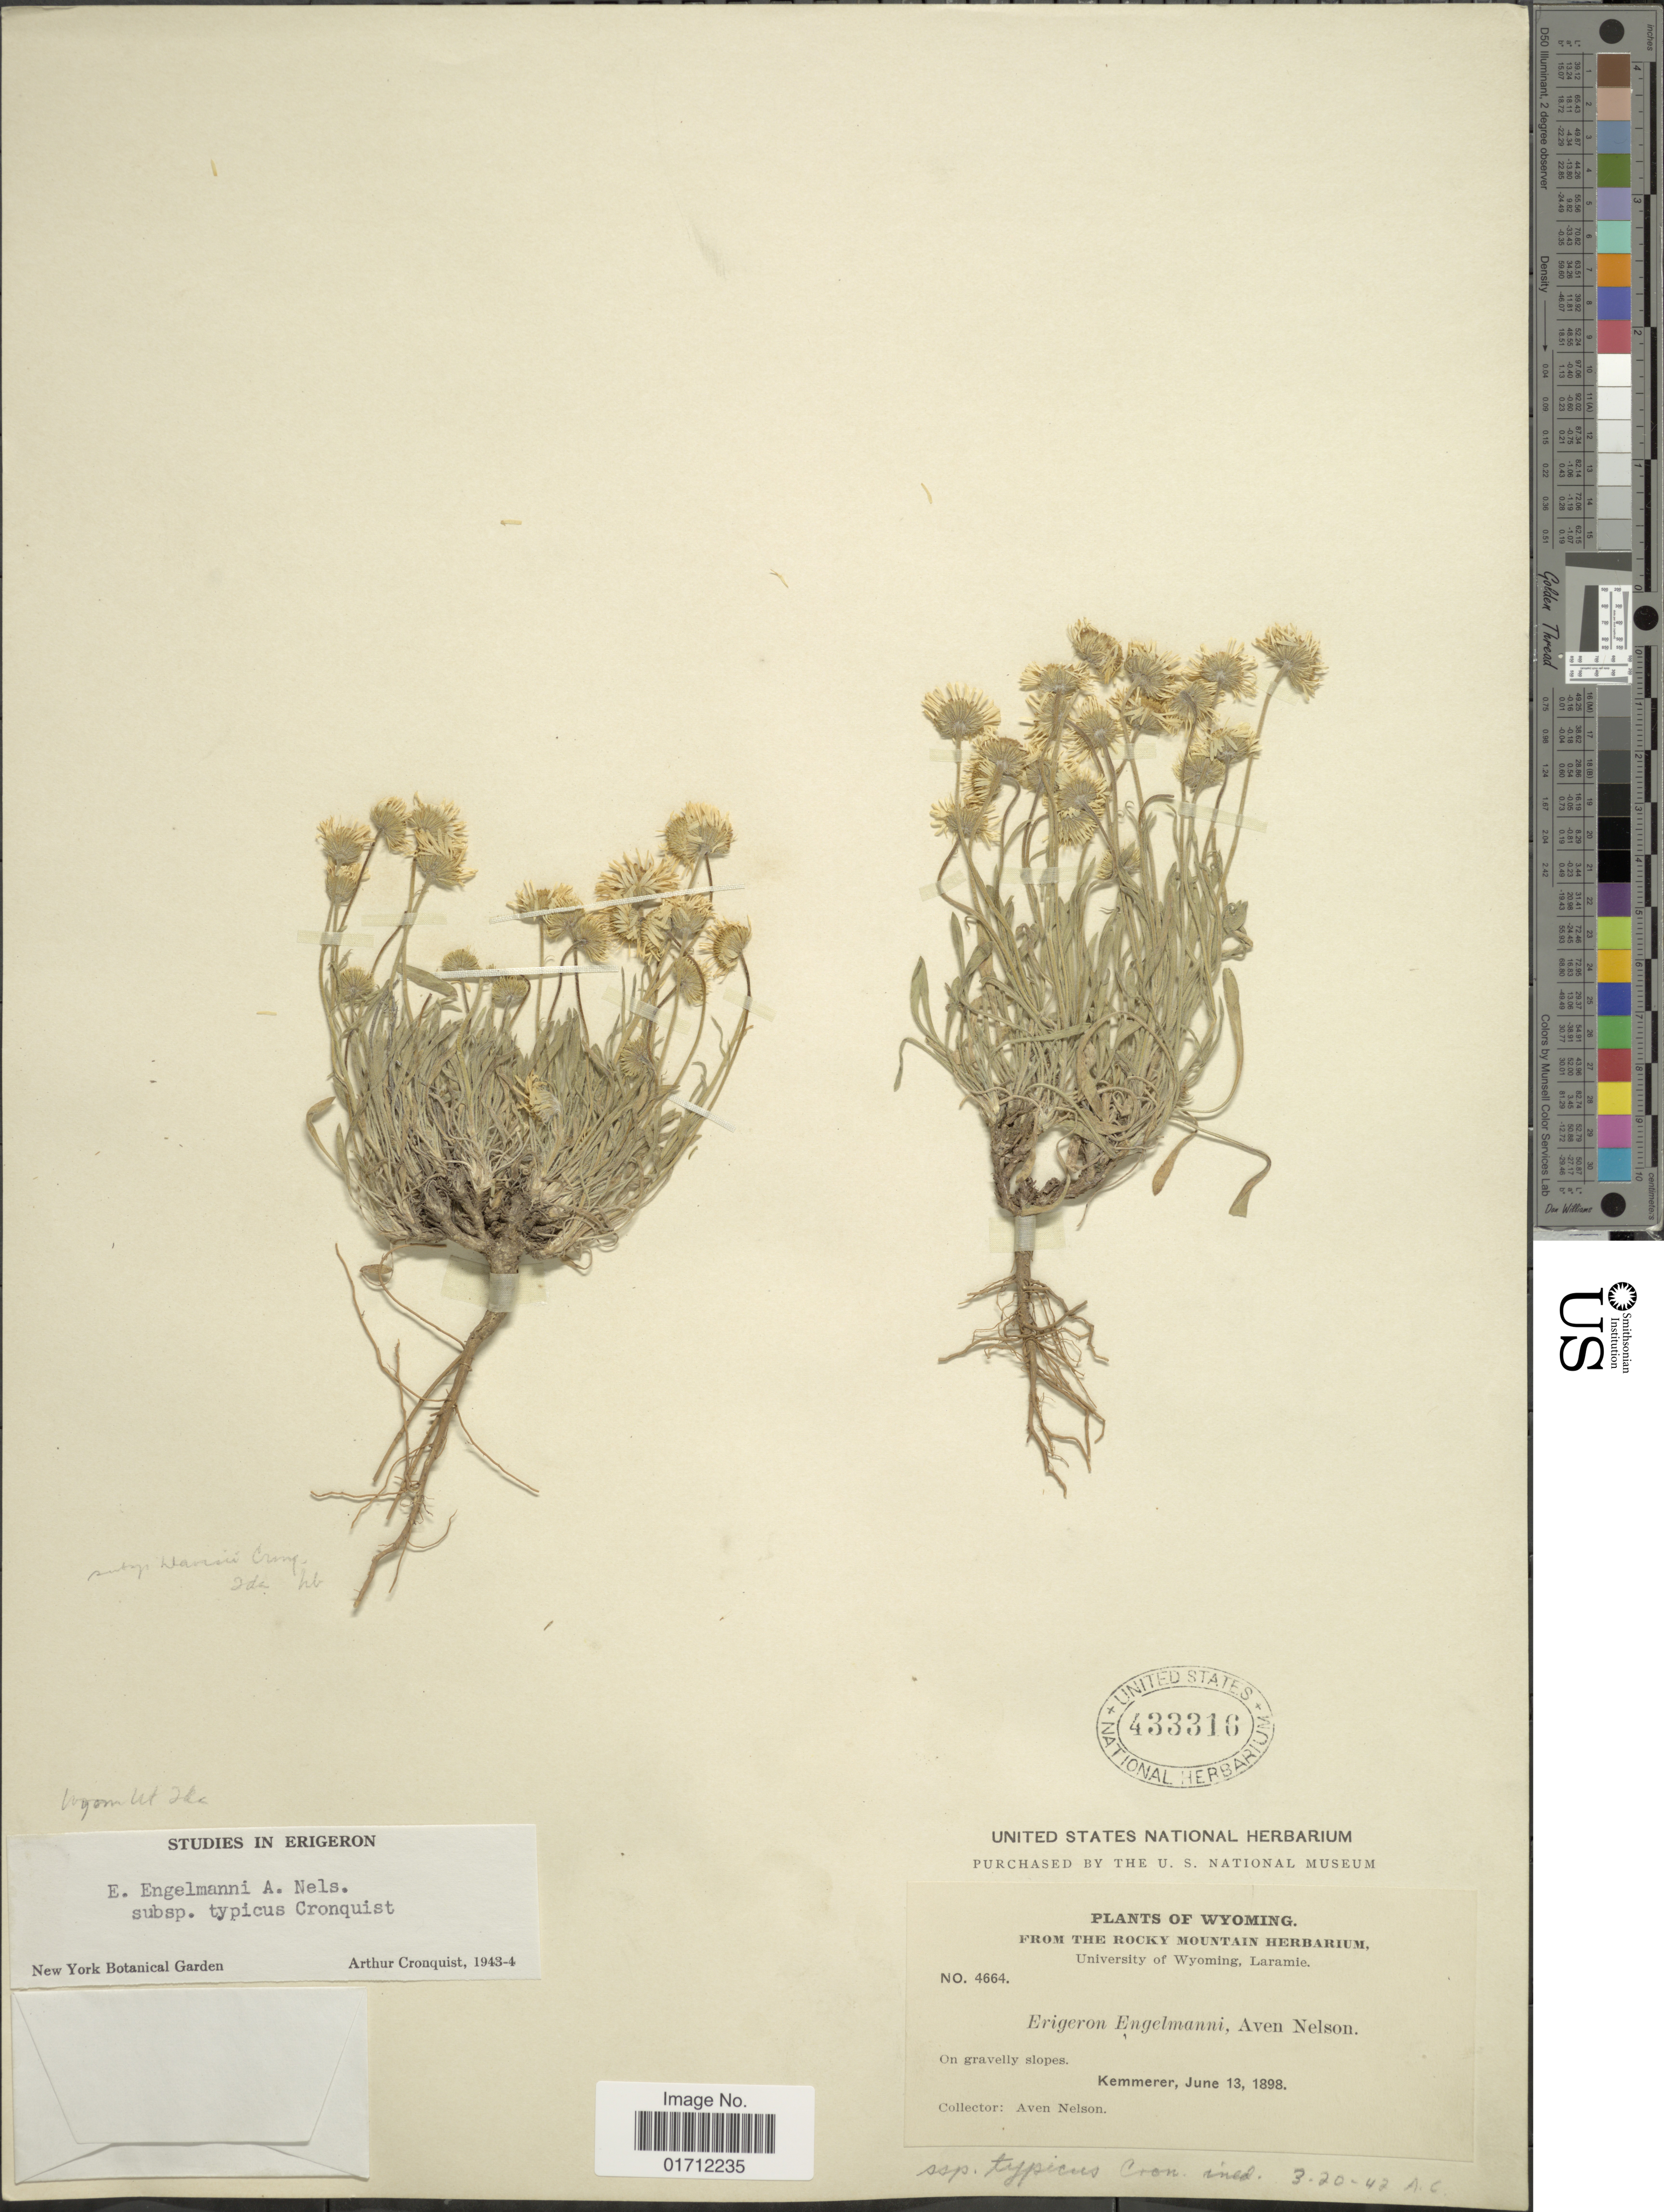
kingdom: Plantae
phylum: Tracheophyta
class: Magnoliopsida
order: Asterales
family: Asteraceae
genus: Erigeron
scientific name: Erigeron engelmannii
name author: A. Nelson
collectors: A. Nelson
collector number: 4664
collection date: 1898-06-13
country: United States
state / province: Wyoming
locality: Kemmerer.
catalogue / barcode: US 433316